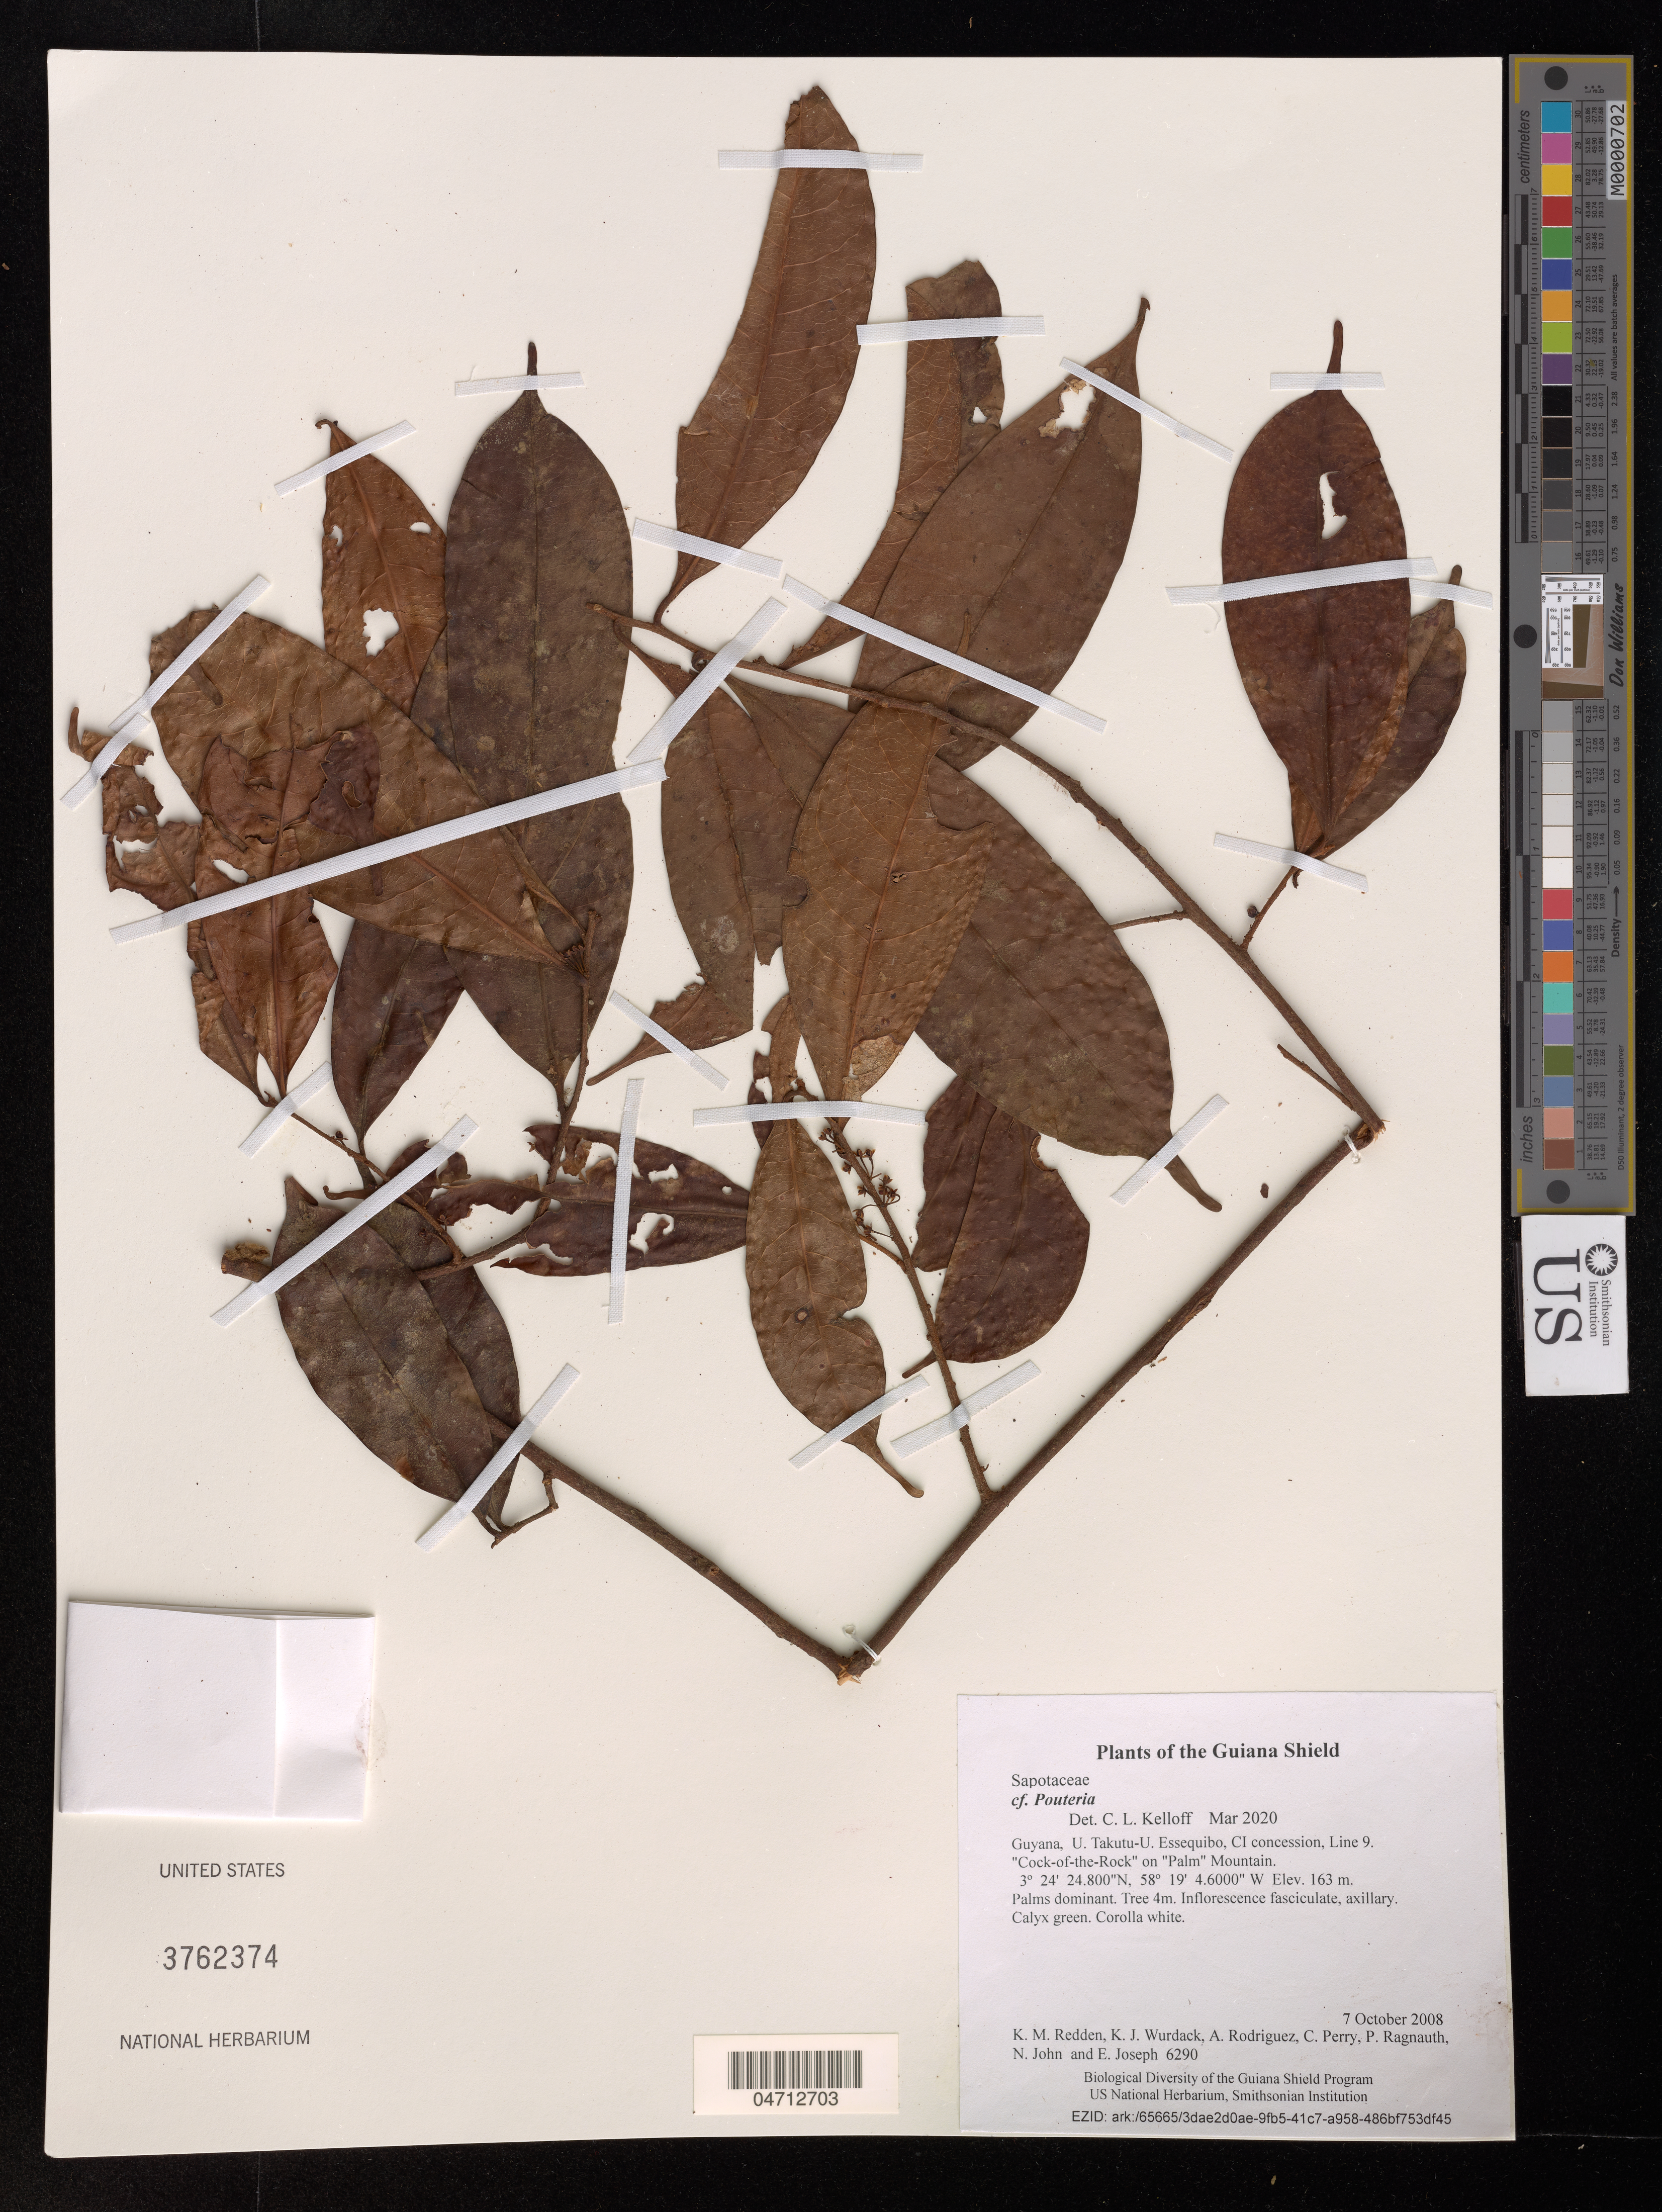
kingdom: Plantae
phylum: Tracheophyta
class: Magnoliopsida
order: Ericales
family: Sapotaceae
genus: Pouteria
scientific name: Pouteria sp.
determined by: Kelloff, C. L.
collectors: K. M. Redden, K. Wurdack, A. Rodriguez, C. Perry, P. Ragnauth, N. John & E. Joseph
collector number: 6290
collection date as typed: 7 October 2008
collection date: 2008-10-07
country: Guyana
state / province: U. Takutu-U. Essequibo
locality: CI concession, Line 9. "Cock-of-the-Rock" on "Palm" Mountain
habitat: Palms dominant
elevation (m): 163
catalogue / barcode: US 3762374